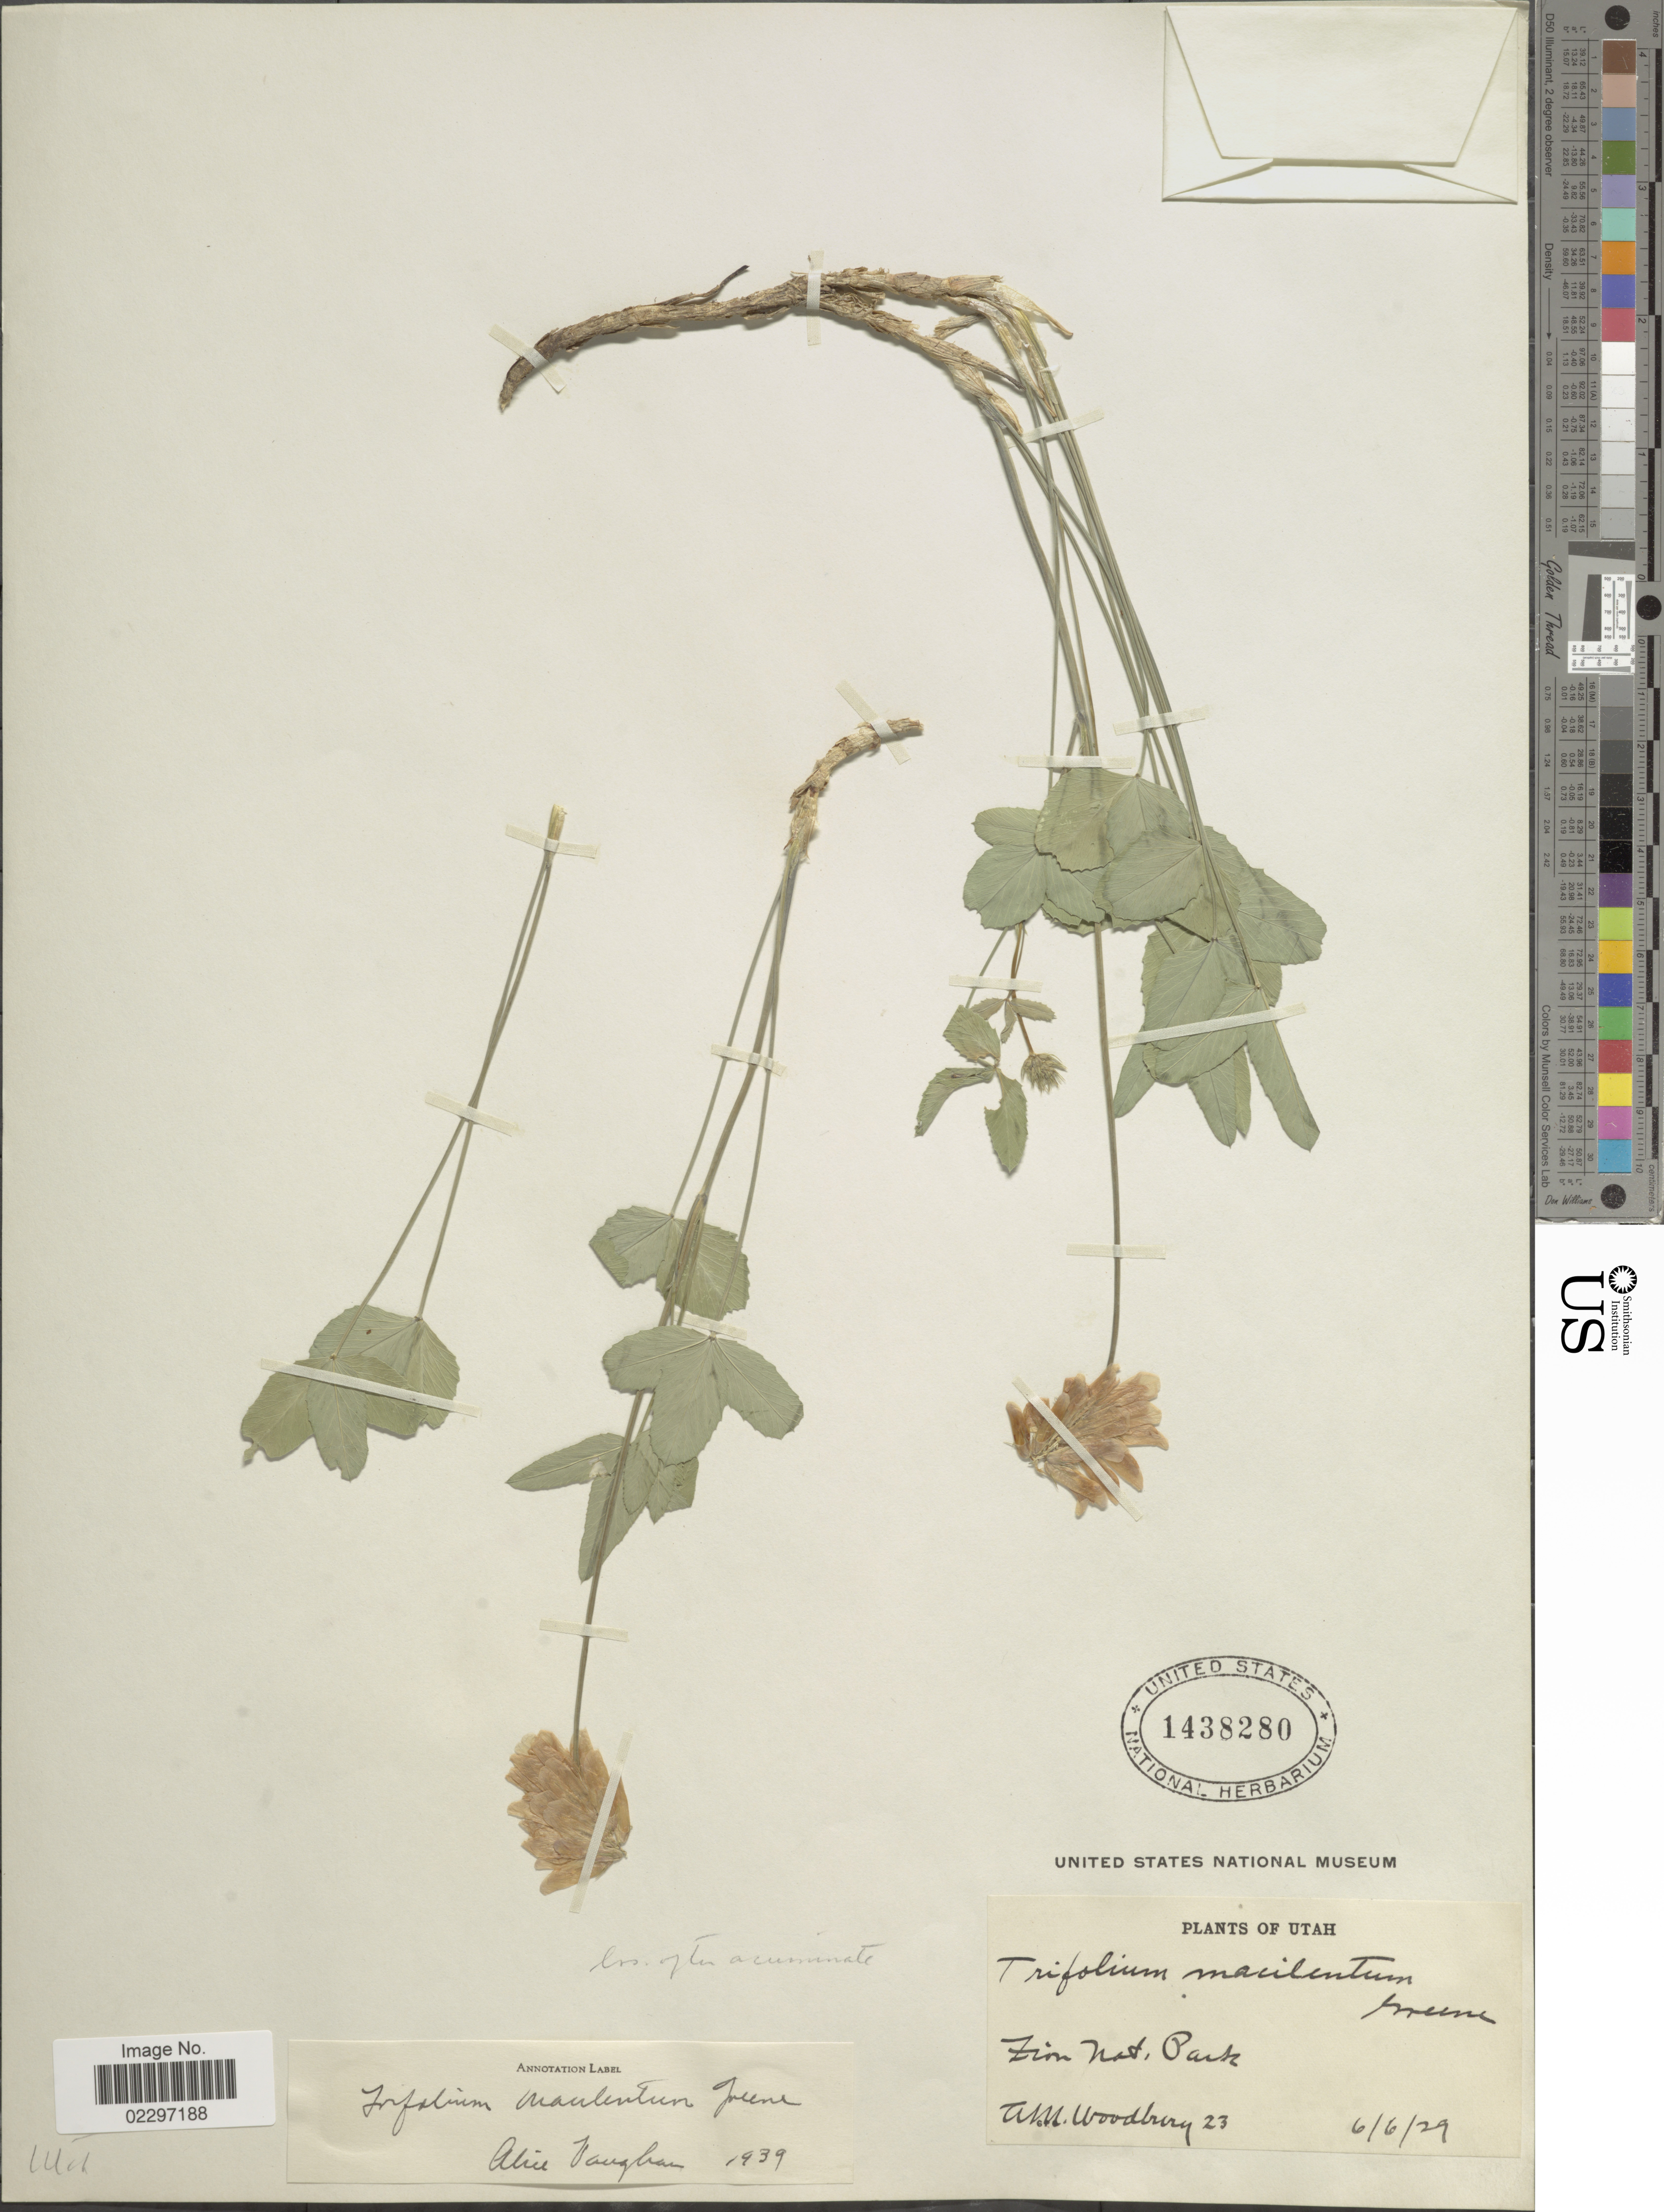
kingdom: Plantae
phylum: Tracheophyta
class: Magnoliopsida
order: Fabales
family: Fabaceae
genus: Trifolium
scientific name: Trifolium macilentum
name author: Greene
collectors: A. M. Woodbury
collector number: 23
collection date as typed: Transcribed d/m/y: 6/6/29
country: United States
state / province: Utah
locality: Zion Nat. Park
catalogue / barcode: US 1438280